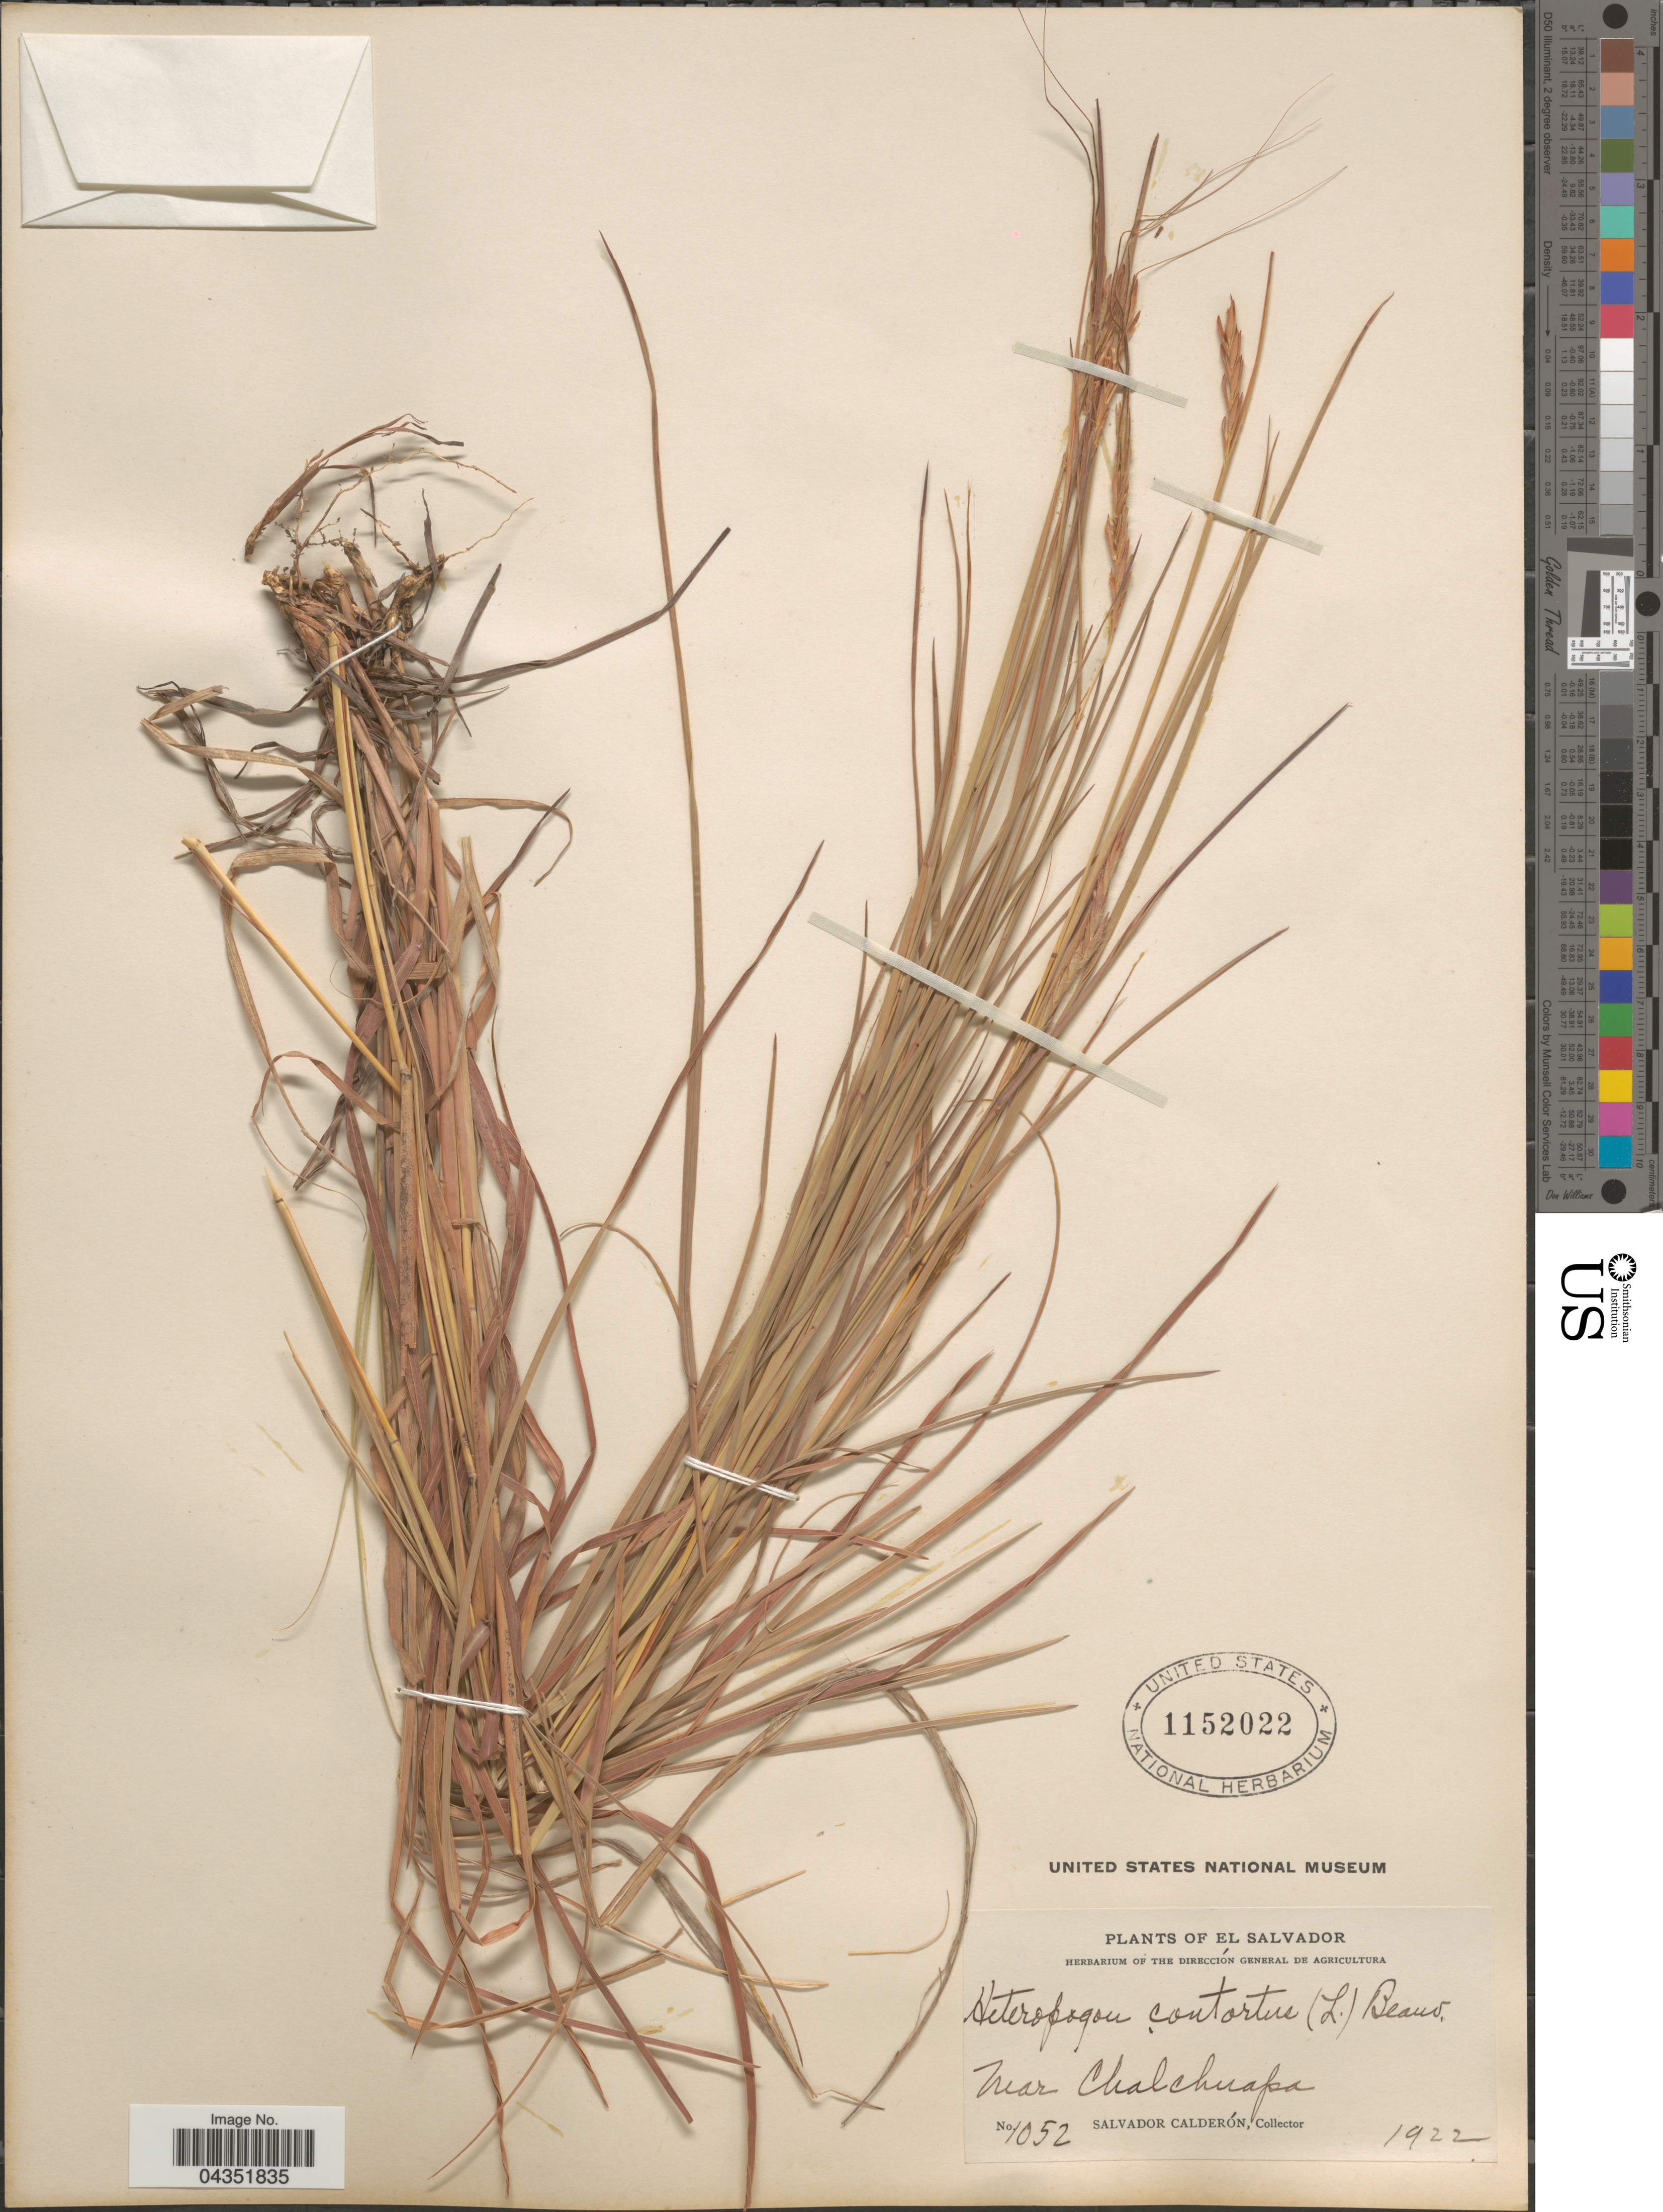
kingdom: Plantae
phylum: Tracheophyta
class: Liliopsida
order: Poales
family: Poaceae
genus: Heteropogon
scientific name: Heteropogon melanocarpus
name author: (Elliott) Benth.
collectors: S. Calderón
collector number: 1052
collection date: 1922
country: El Salvador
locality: Near Chalchuapa.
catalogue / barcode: US 1152022